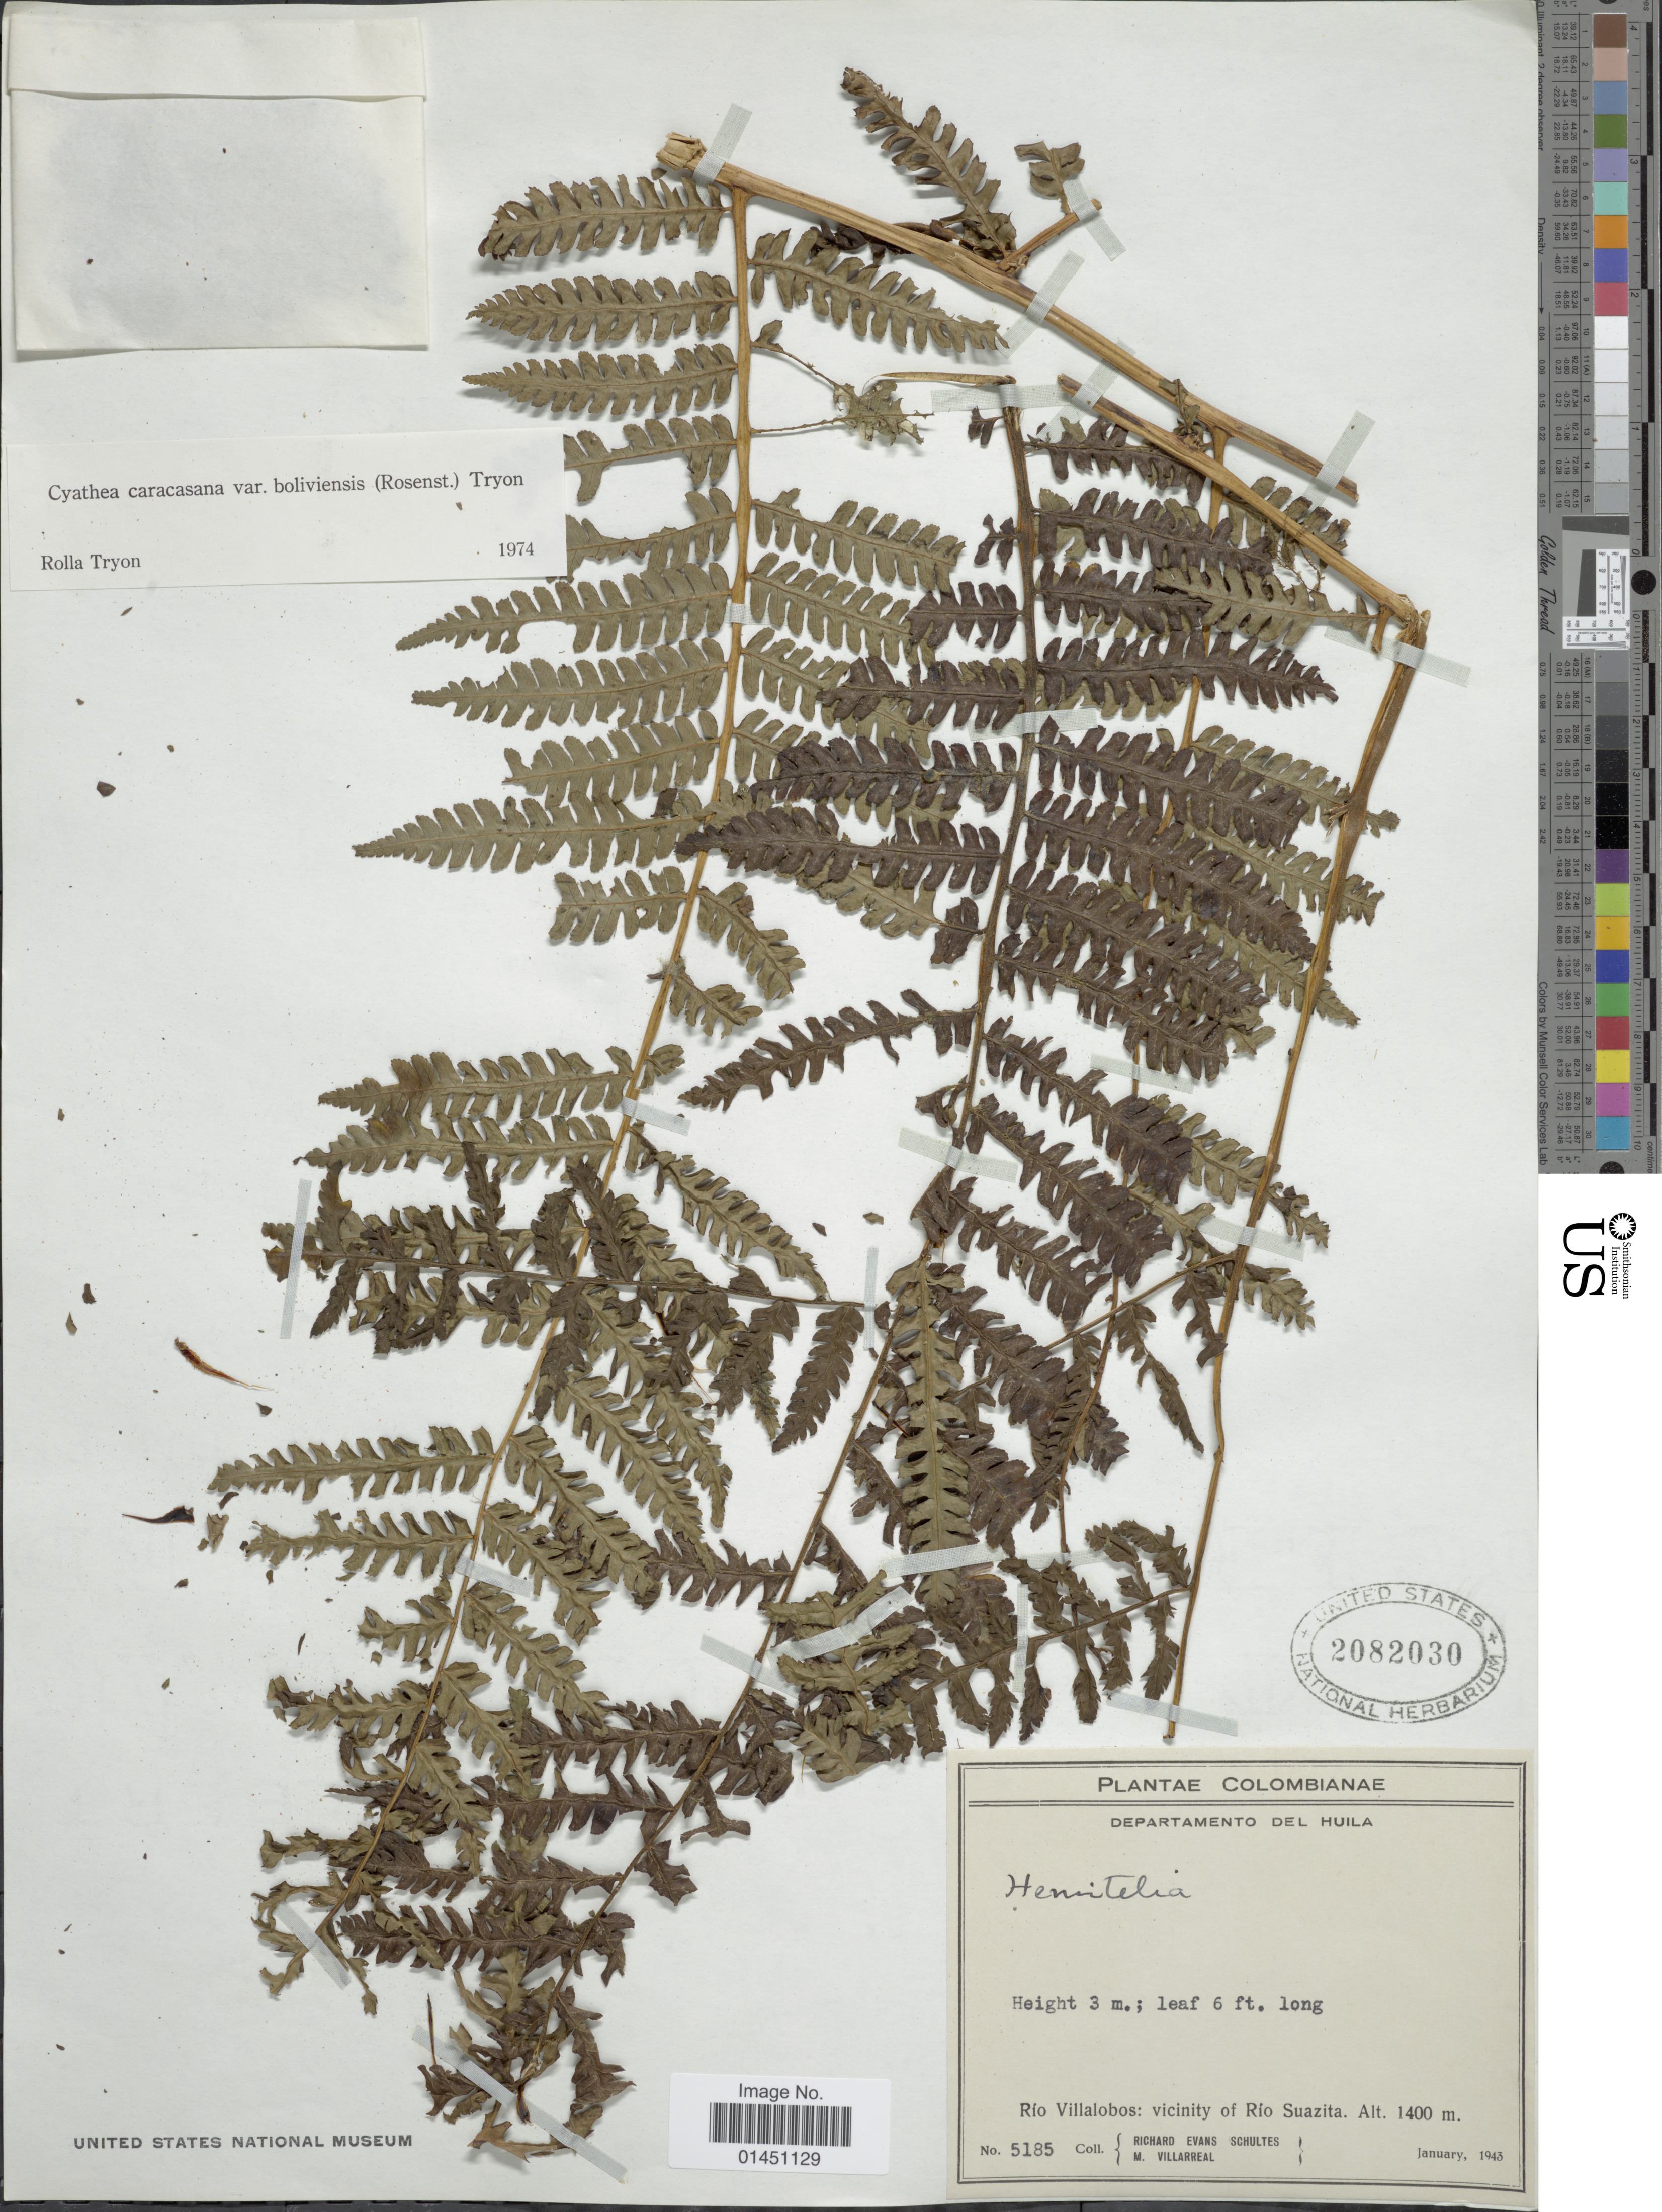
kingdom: Plantae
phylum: Tracheophyta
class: Polypodiopsida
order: Cyatheales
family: Cyatheaceae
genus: Cyathea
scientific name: Cyathea caracasana var. boliviensis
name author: (Rosenst.) R.M. Tryon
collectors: R. E. Schultes & M. Villareal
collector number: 5185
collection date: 1943-01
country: Colombia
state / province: Huila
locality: Rio Villalobos: vicinity of Rio Suazita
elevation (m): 1400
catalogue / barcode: US 2082030